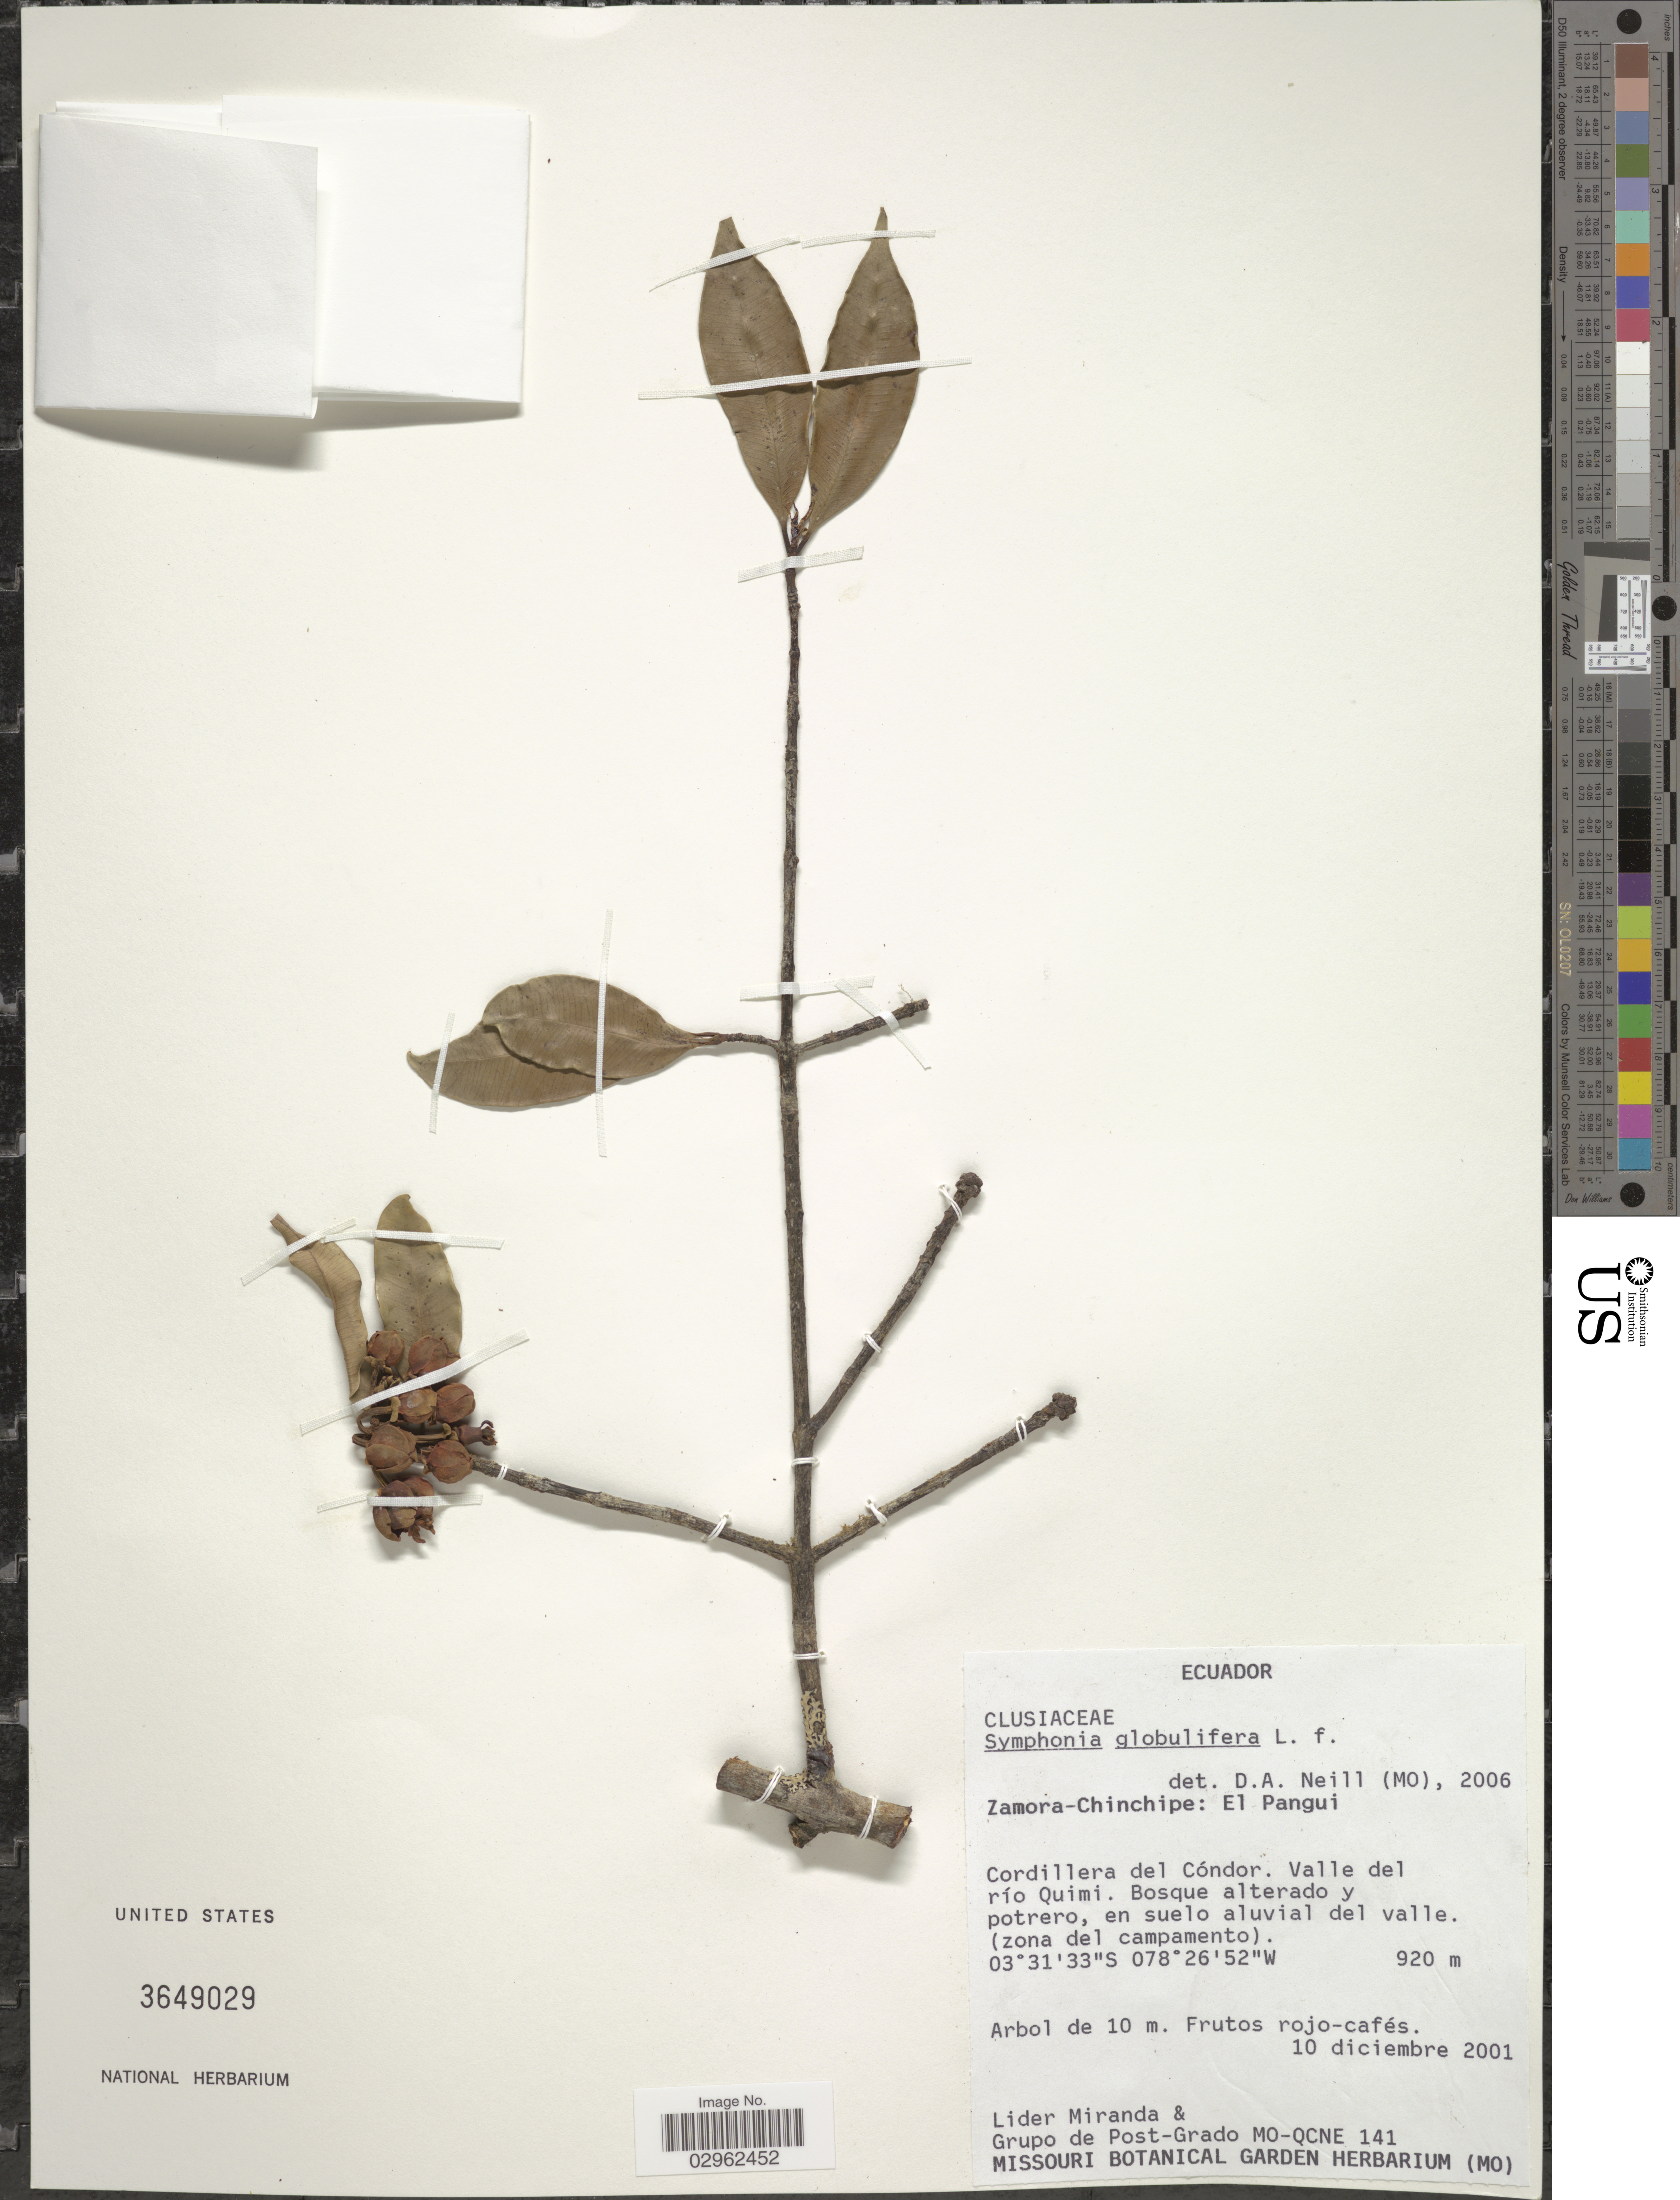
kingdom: Plantae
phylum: Tracheophyta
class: Magnoliopsida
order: Malpighiales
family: Clusiaceae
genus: Symphonia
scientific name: Symphonia globulifera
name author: L. f.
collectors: L. Miranda & Grupo Post-Grado MO-QCNE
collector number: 141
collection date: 2001-12-10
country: Ecuador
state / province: Zamora-Chinchipe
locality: El Pangui. Cordillera del Cóndor. Valle del río Quimi. Bosque alterado y potrero, en suelo aluvial del valle (zona del campamento).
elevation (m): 920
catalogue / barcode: US 3649029